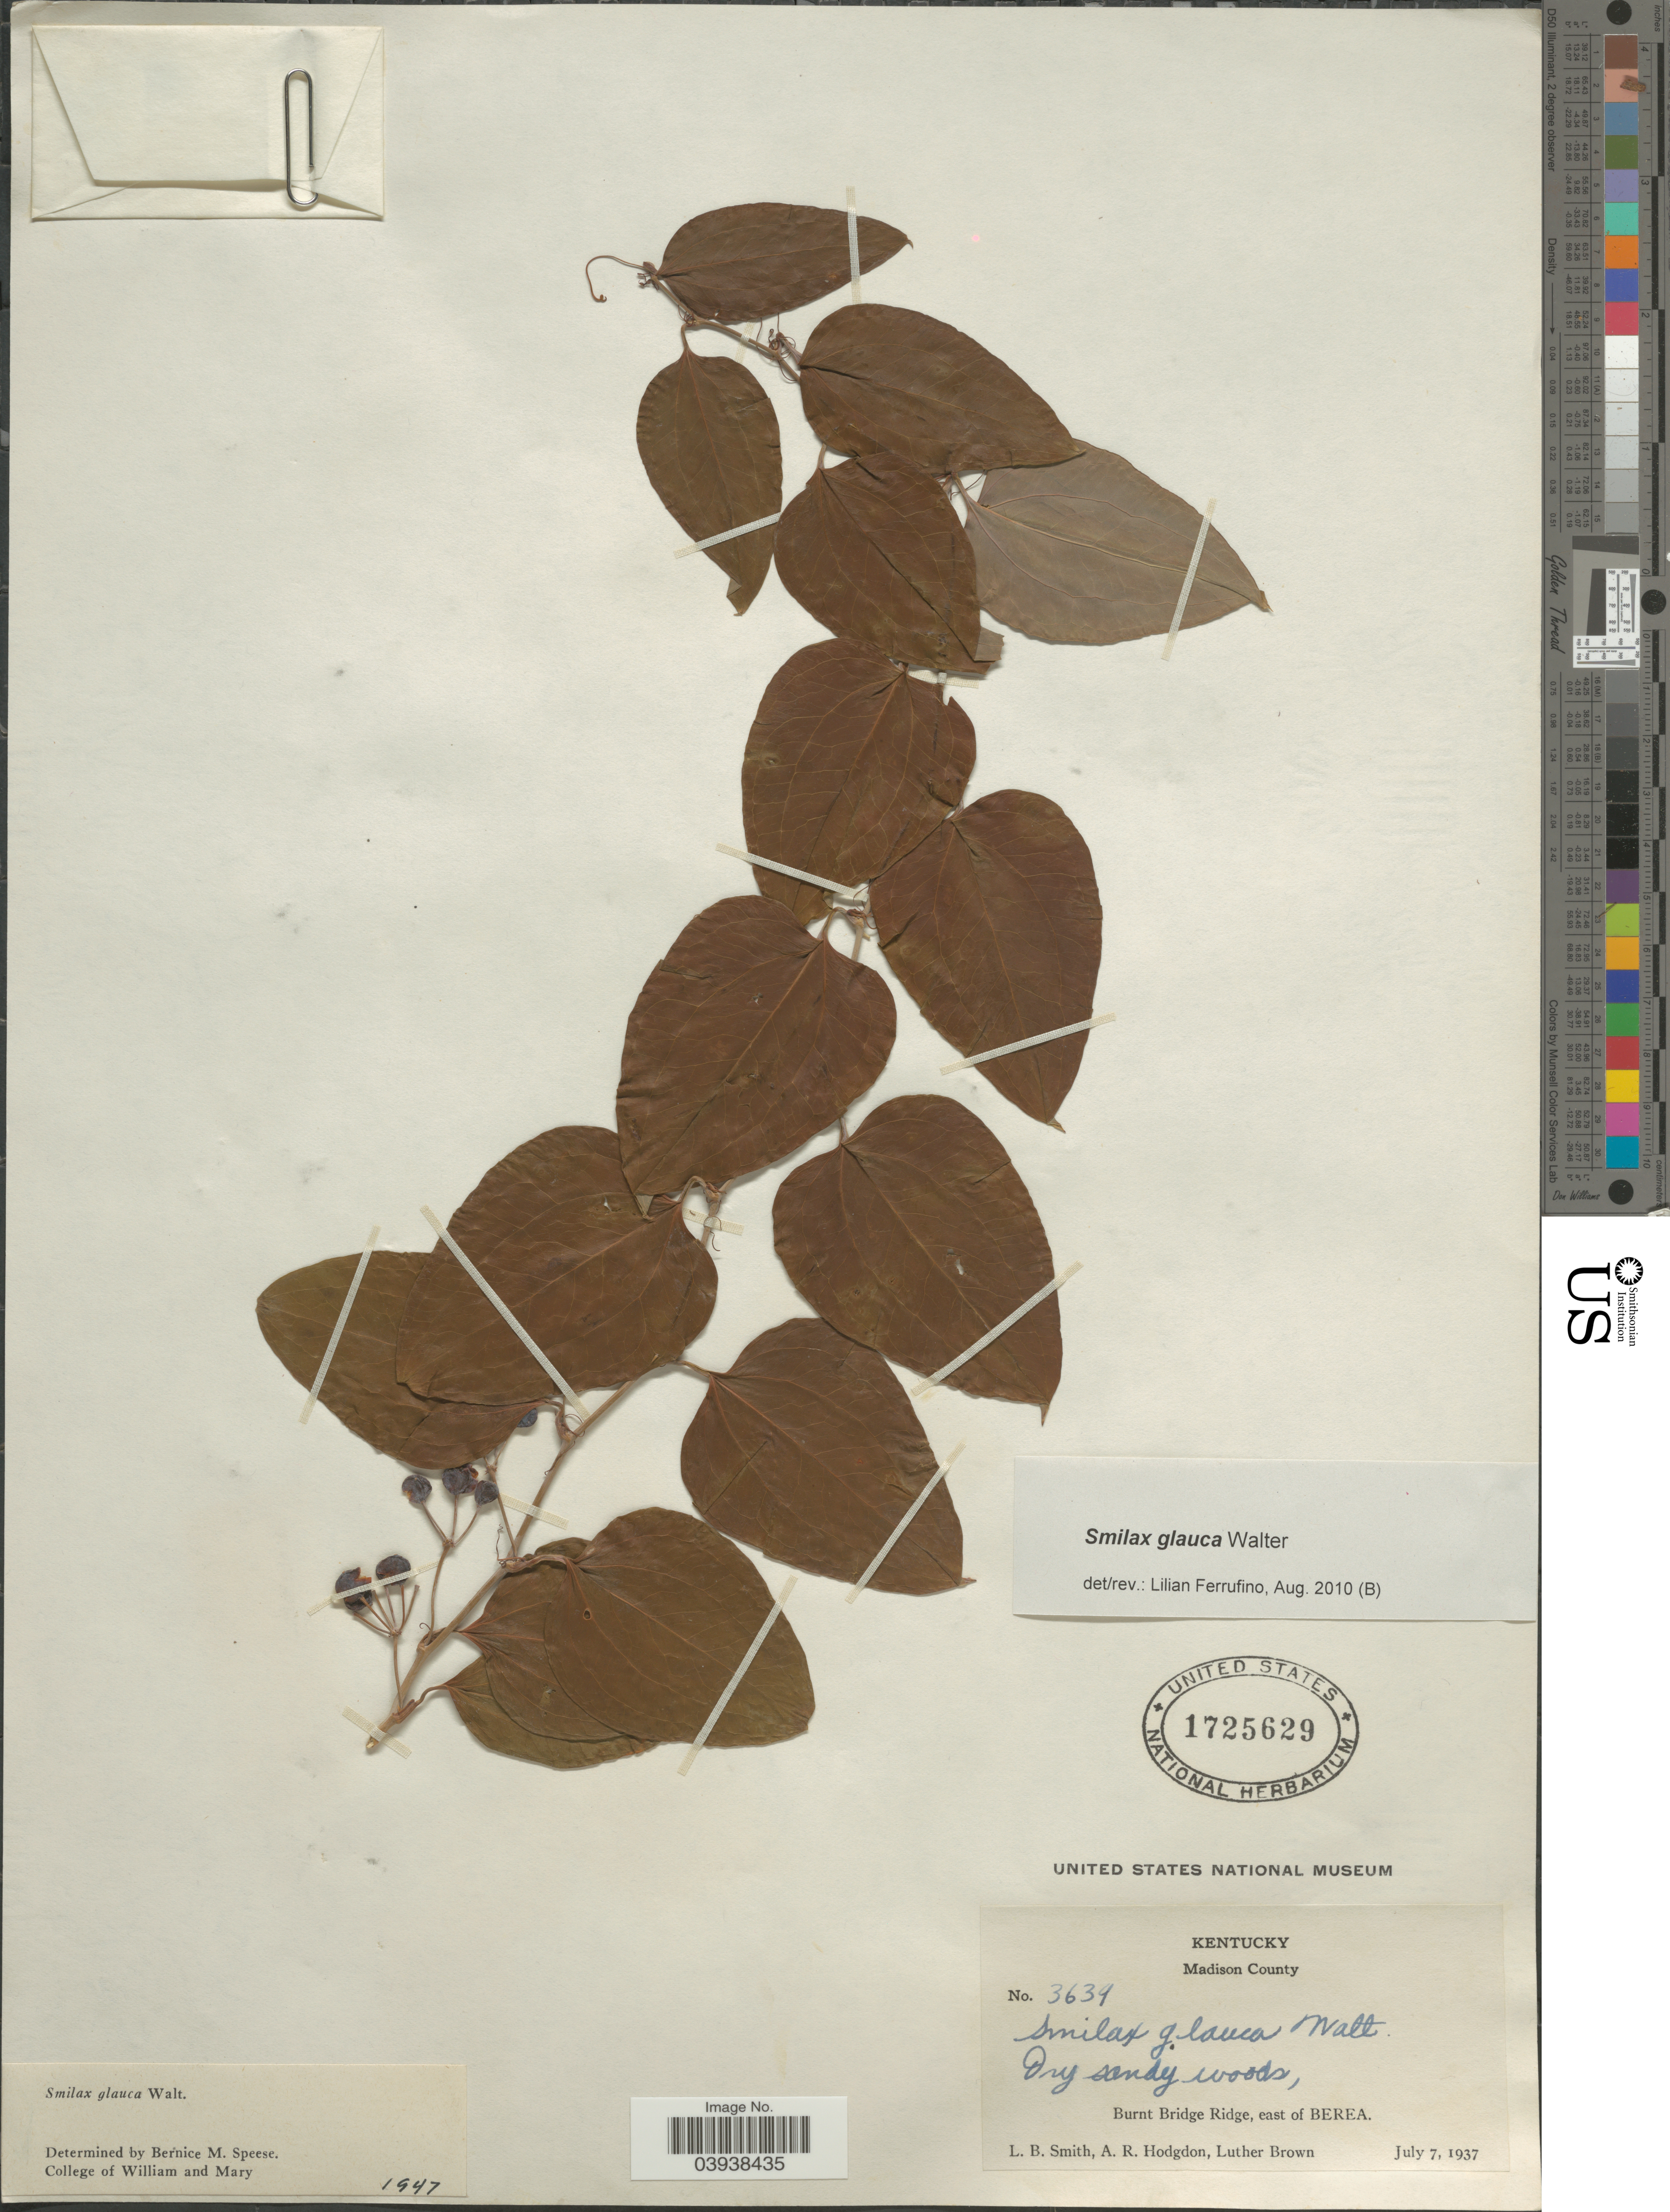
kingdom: Plantae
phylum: Tracheophyta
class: Liliopsida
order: Liliales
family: Smilacaceae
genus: Smilax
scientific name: Smilax glauca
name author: Walter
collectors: L. Smith, A. R. Hodgdon & L. Brown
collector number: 3639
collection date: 1937-07-07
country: United States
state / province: Kentucky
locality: Madison County. Burnt Bridge Rdige, east of Berea.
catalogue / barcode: US 1725629